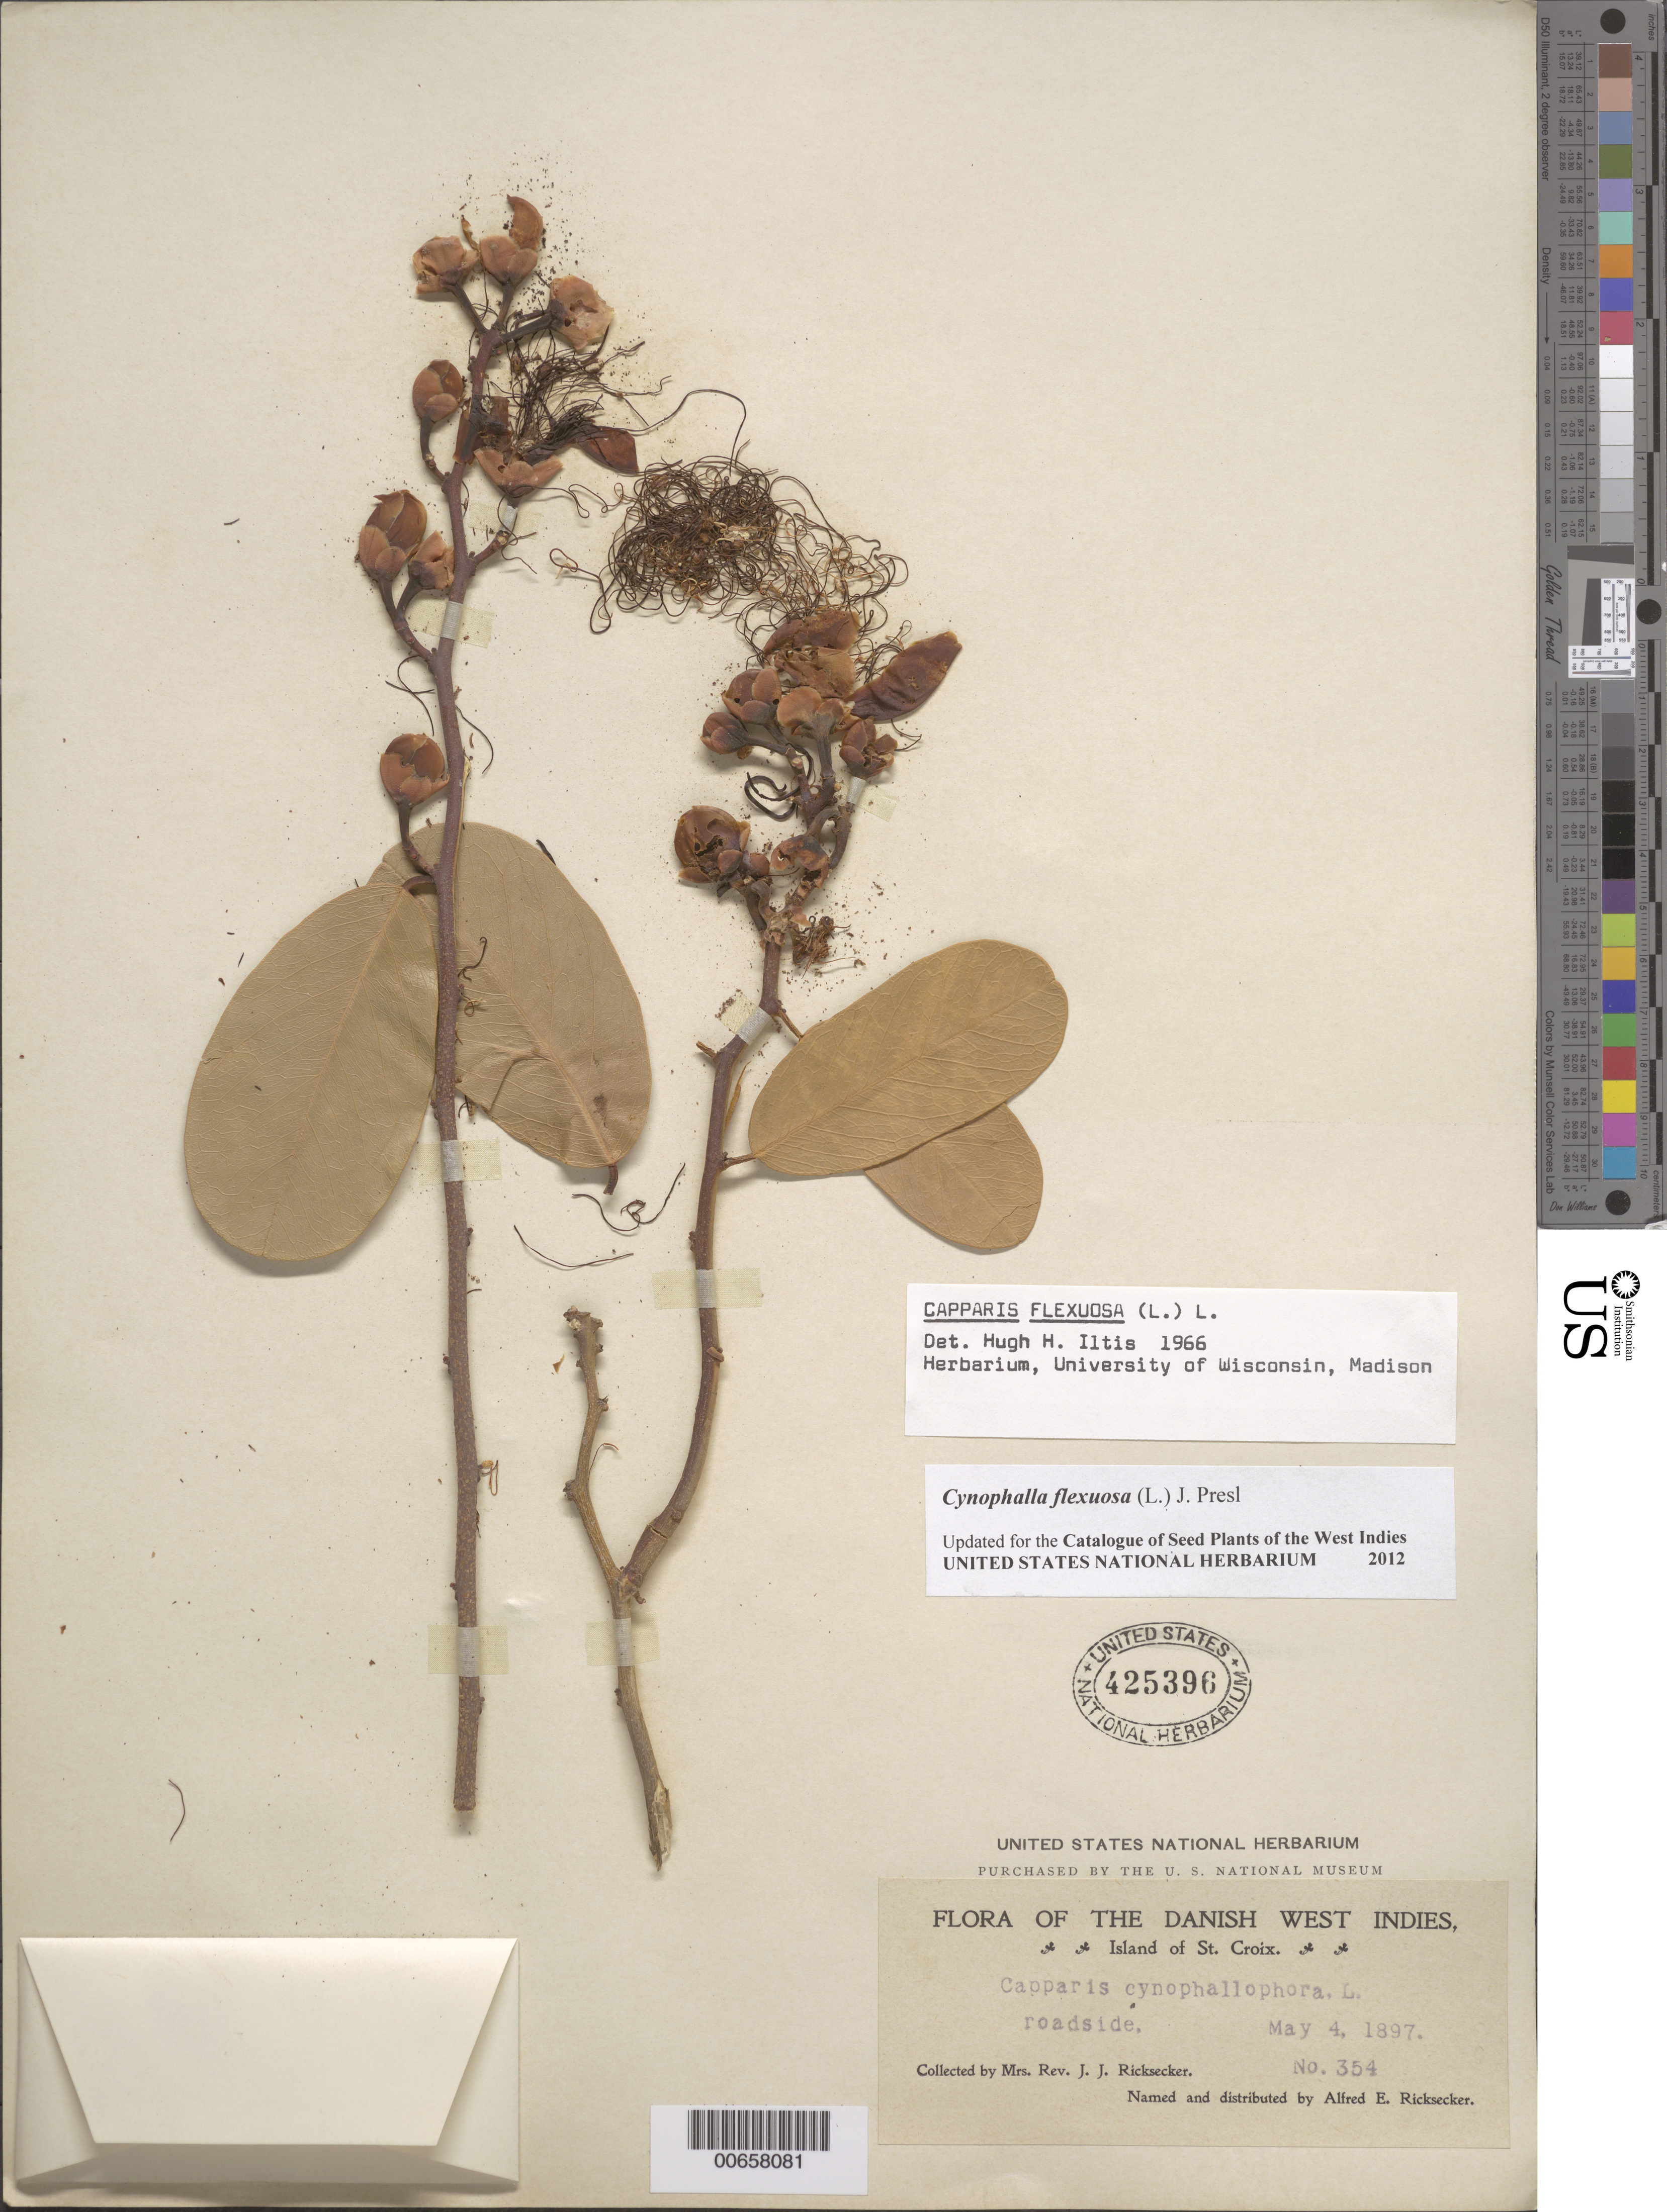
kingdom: Plantae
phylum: Tracheophyta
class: Magnoliopsida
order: Brassicales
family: Capparaceae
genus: Capparis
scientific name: Capparis flexuosa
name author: (L.) L.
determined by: Iltis, Hugh Hellmut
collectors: Mrs. J. J. Ricksecker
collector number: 354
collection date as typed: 04 May 1897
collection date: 1897-05-04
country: U.S. Virgin Islands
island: St. Croix Island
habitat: Roadside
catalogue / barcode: US 425396